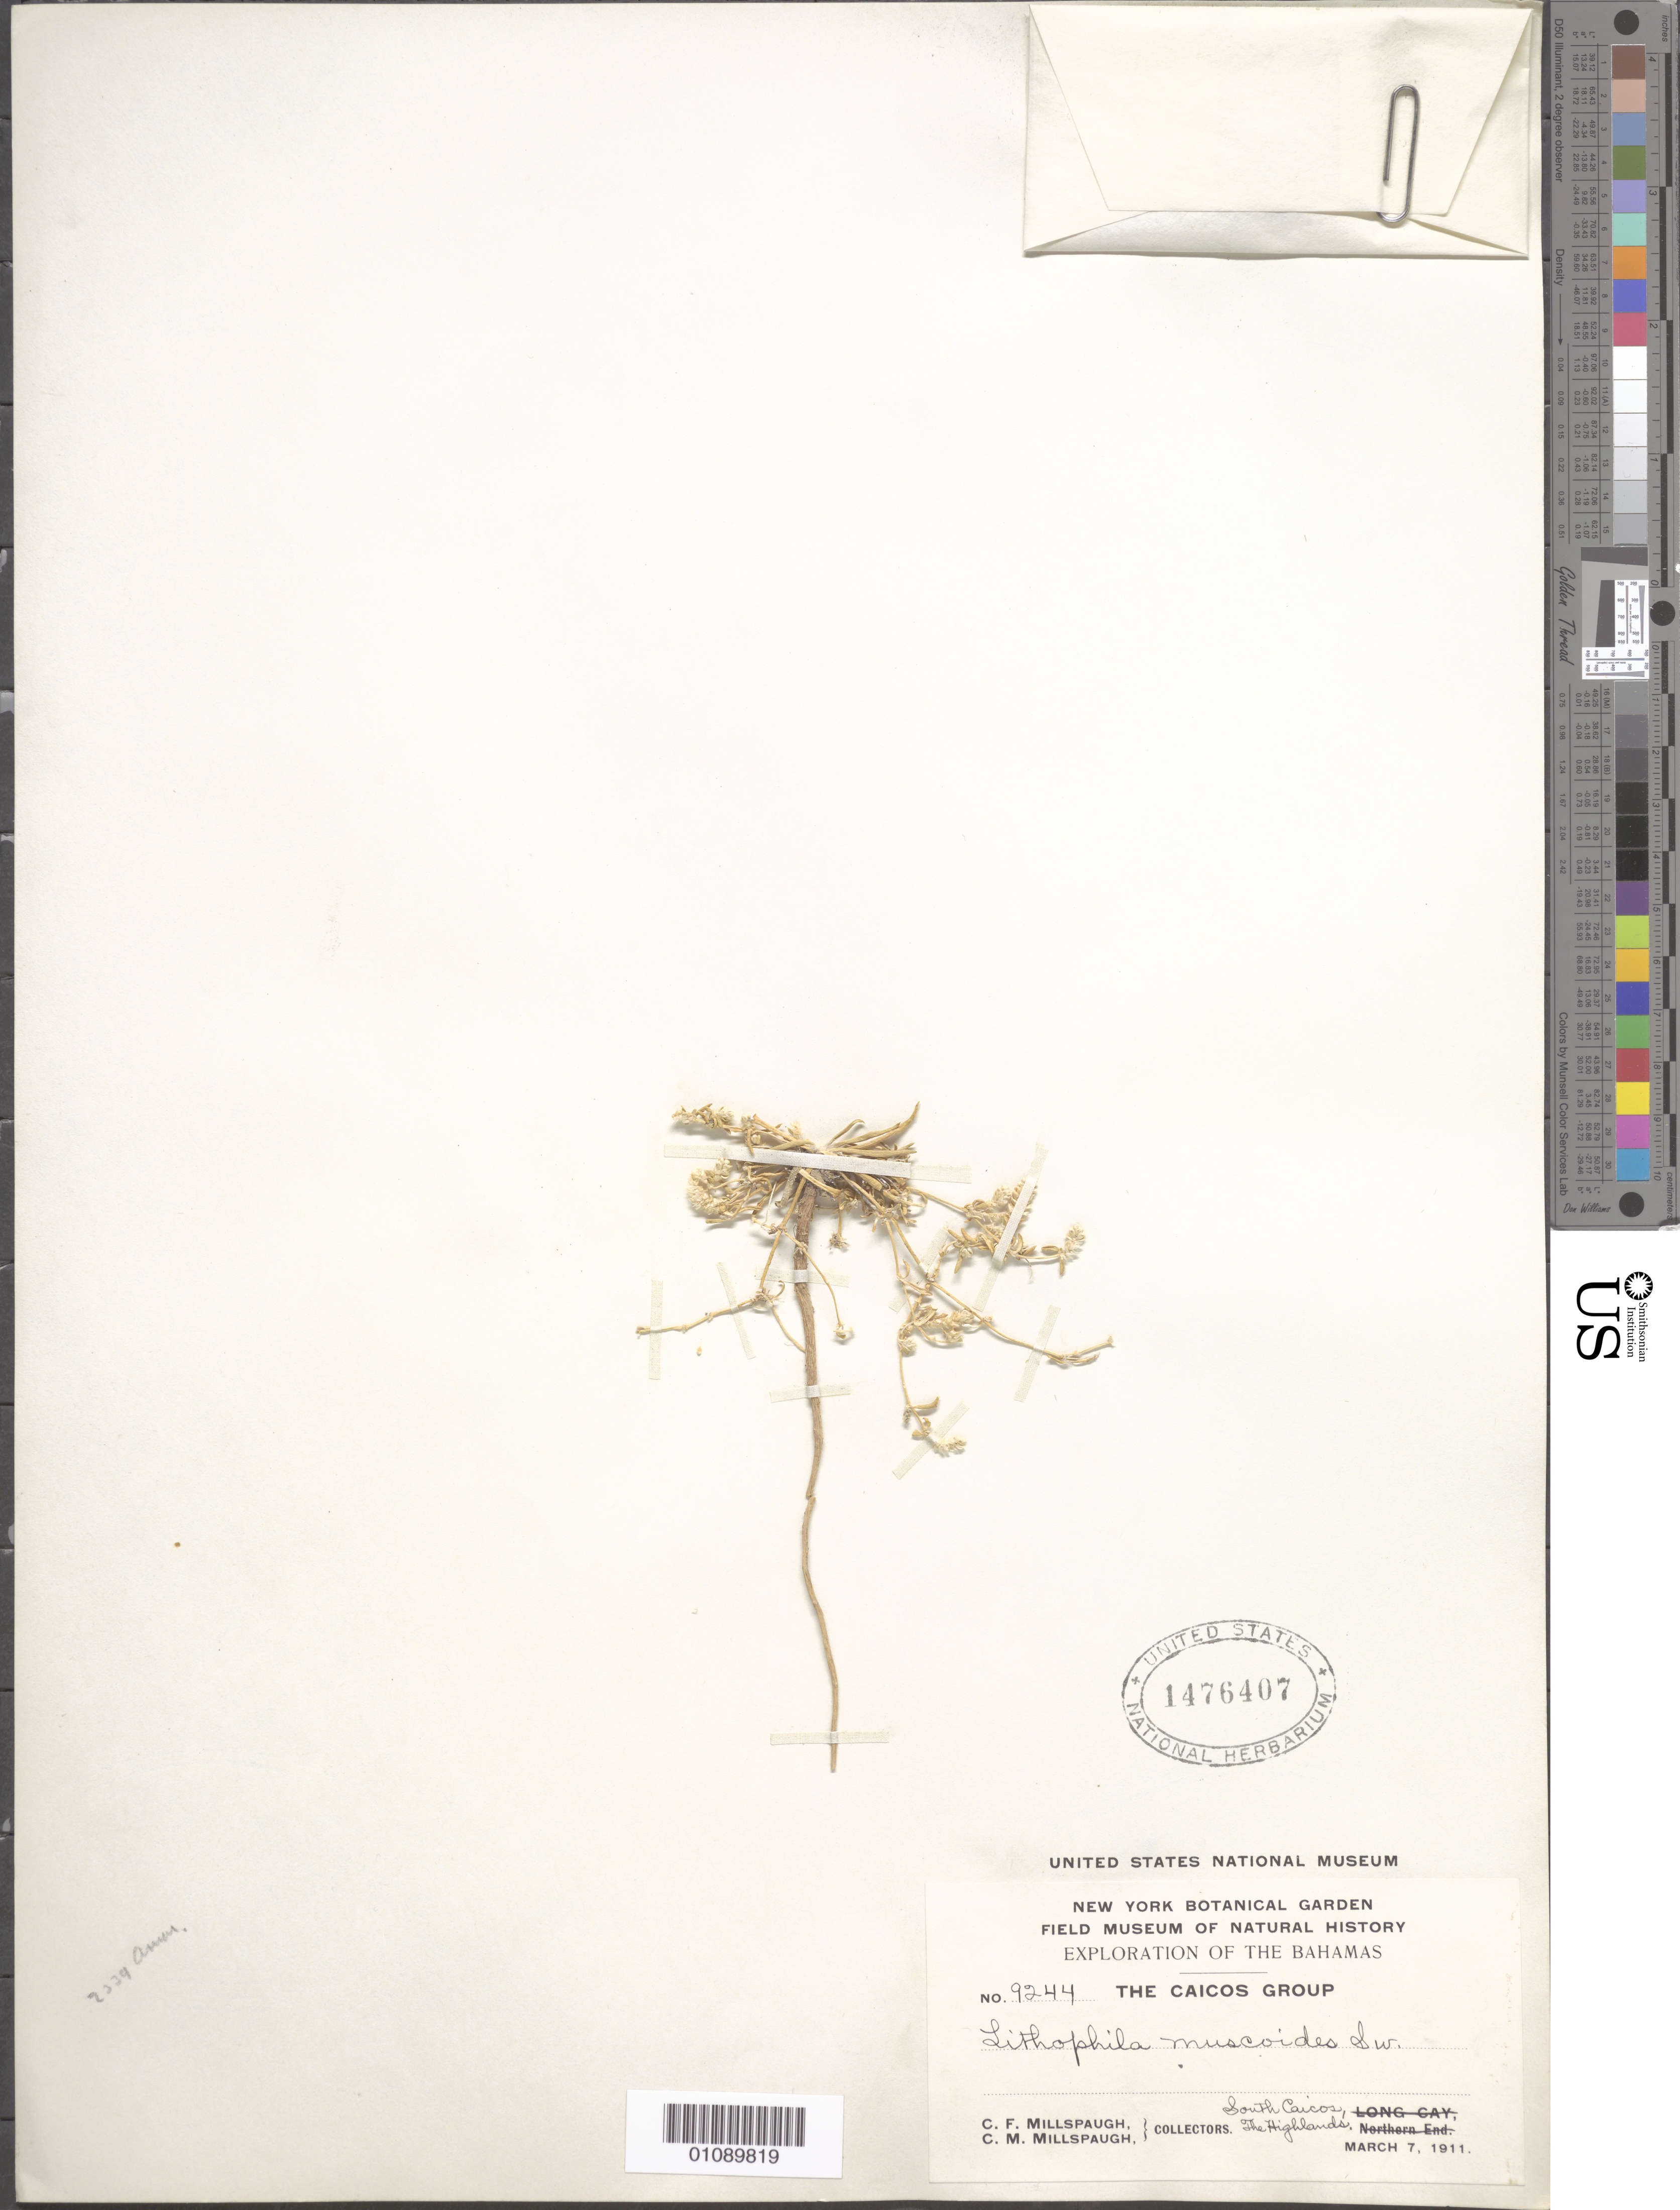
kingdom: Plantae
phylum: Tracheophyta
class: Magnoliopsida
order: Caryophyllales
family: Amaranthaceae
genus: Gomphrena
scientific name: Gomphrena muscoides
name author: (Sw.) T. Ortuño & Borsch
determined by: Strong, Mark T., (BOT), Smithsonian Institution - National Museum of Natural History (UNITED STATES)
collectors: C. F. Millspaugh & C. Millspaugh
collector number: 9244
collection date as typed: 07 Mar 1911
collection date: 1911-03-07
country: Turks and Caicos Islands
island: South Caicos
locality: South Caicos, The Highlands.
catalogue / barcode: US 1476407